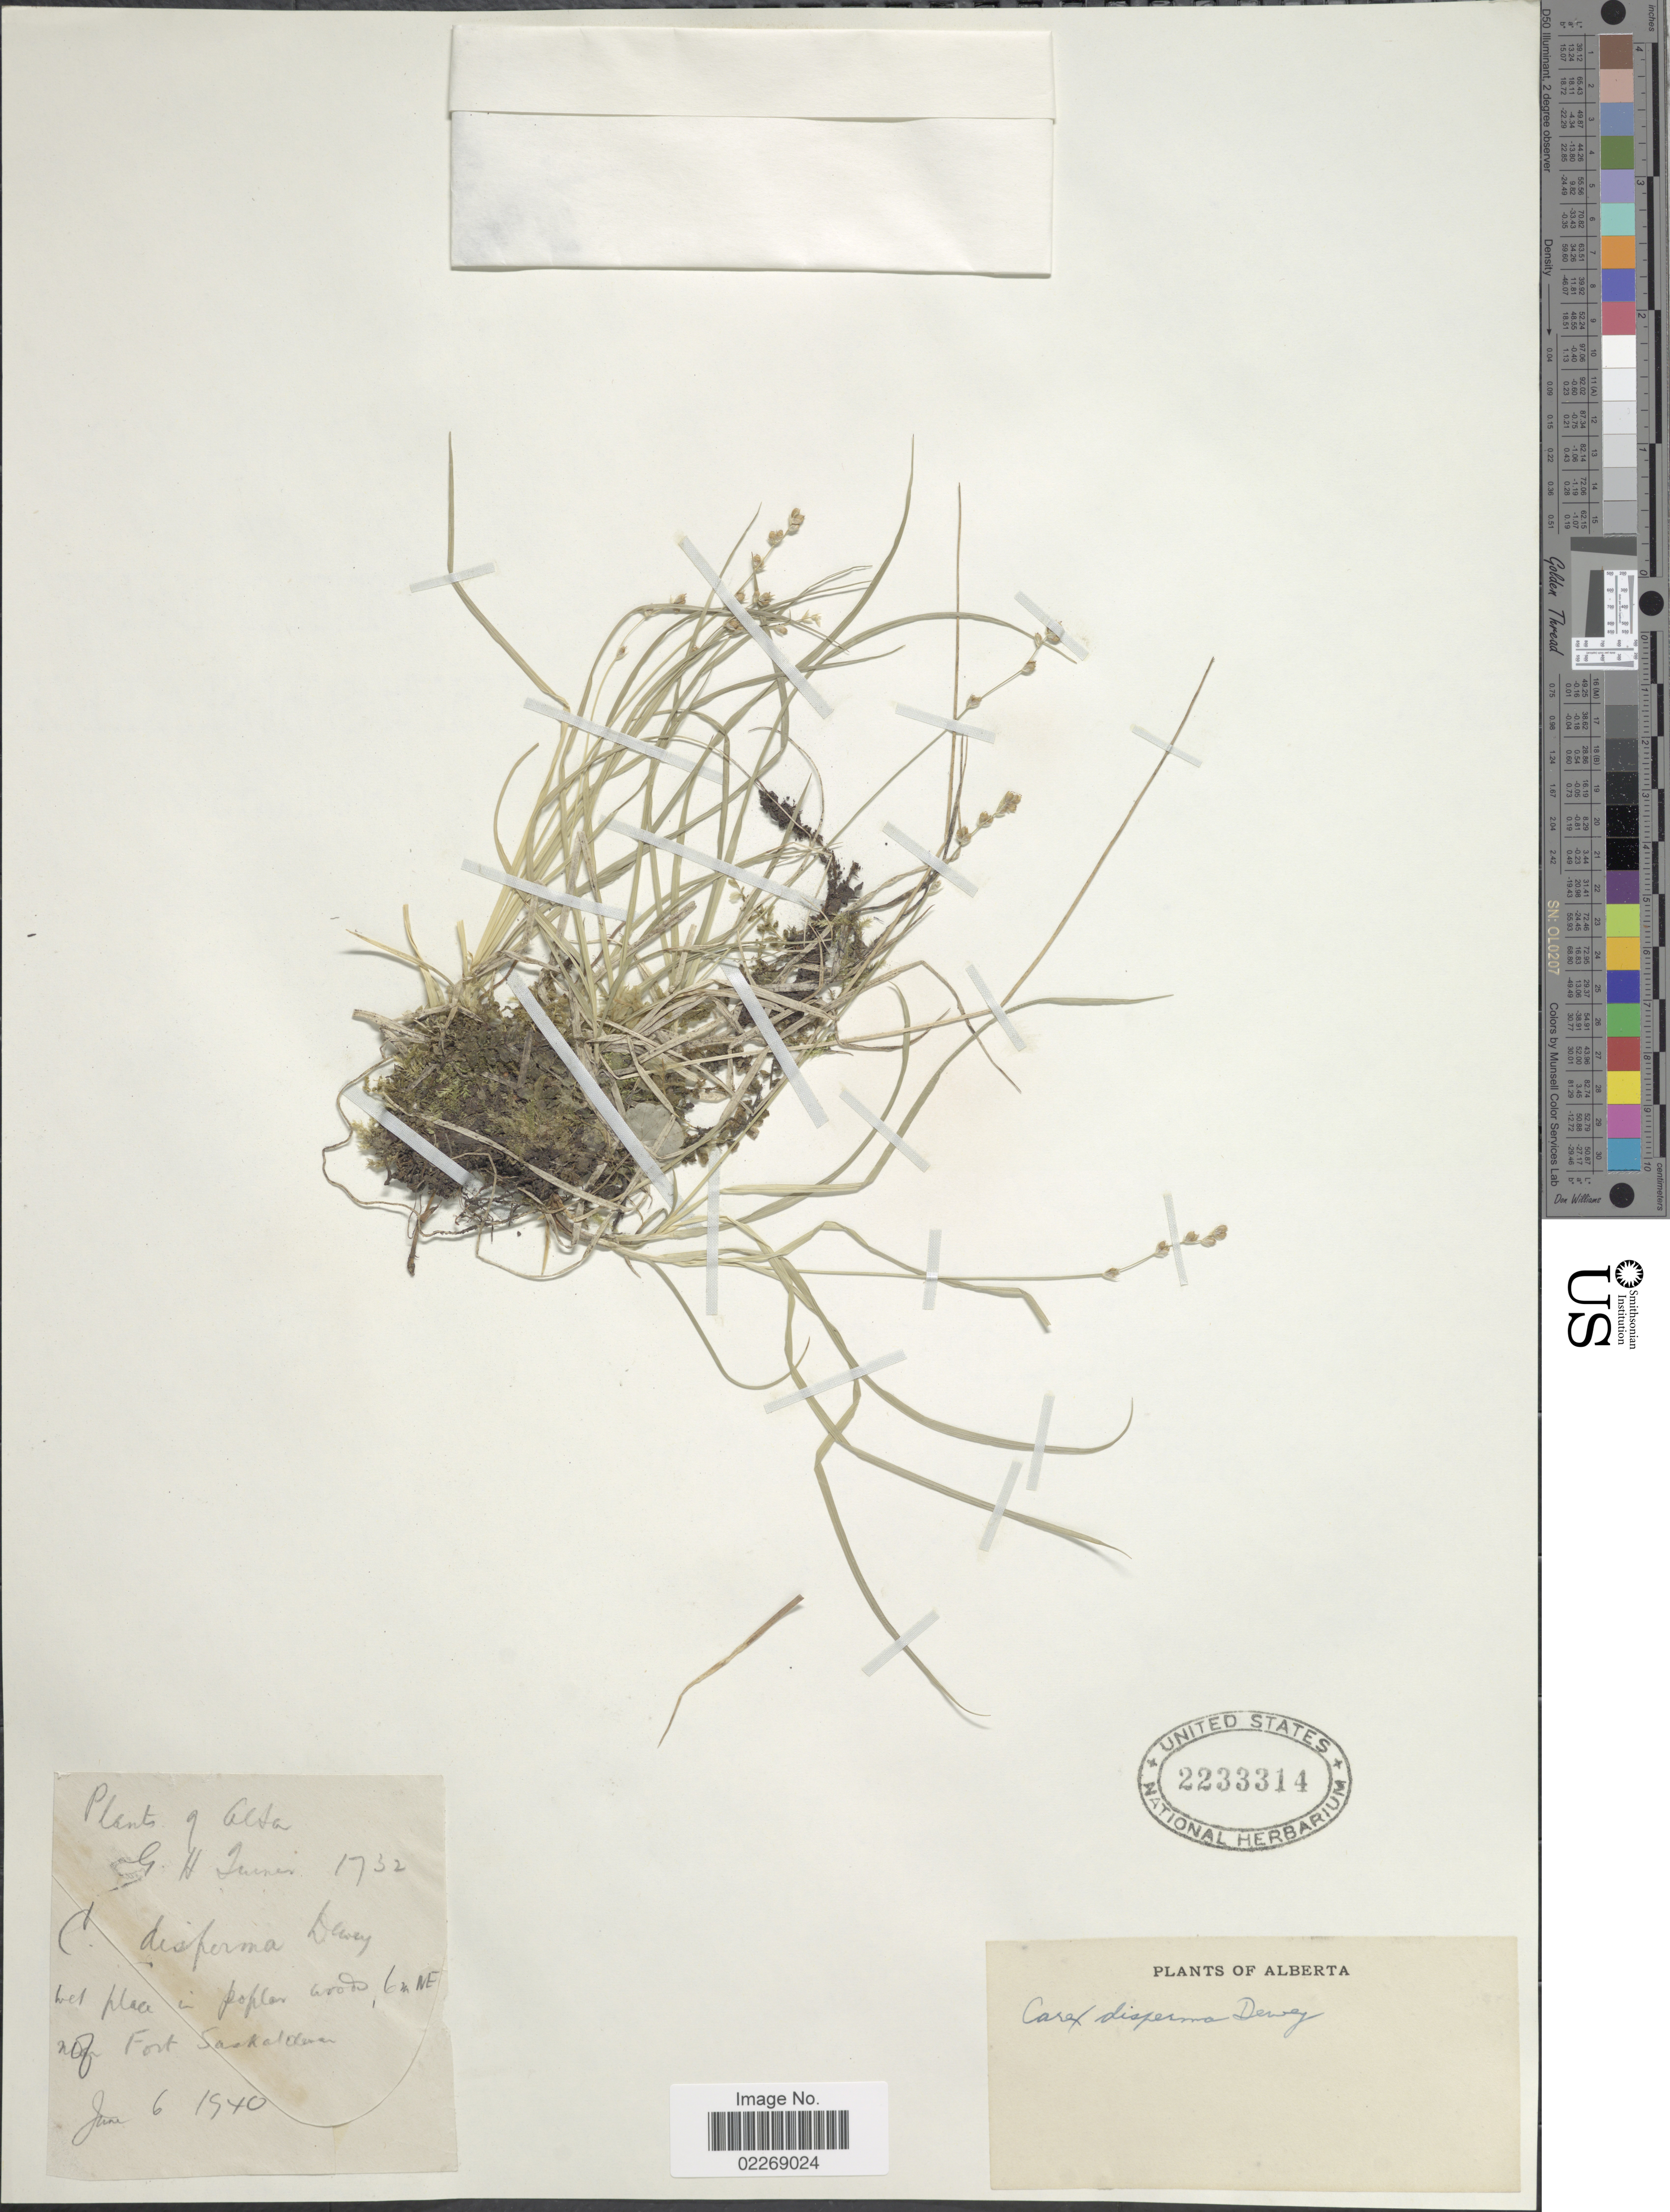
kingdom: Plantae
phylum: Tracheophyta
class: Liliopsida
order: Poales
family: Cyperaceae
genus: Carex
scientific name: Carex disperma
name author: Dewey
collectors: G. H. Turner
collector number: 1732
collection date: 1940-06-06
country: Canada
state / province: Alberta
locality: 6m NE of Fort Saskatchewan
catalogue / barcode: US 2233314